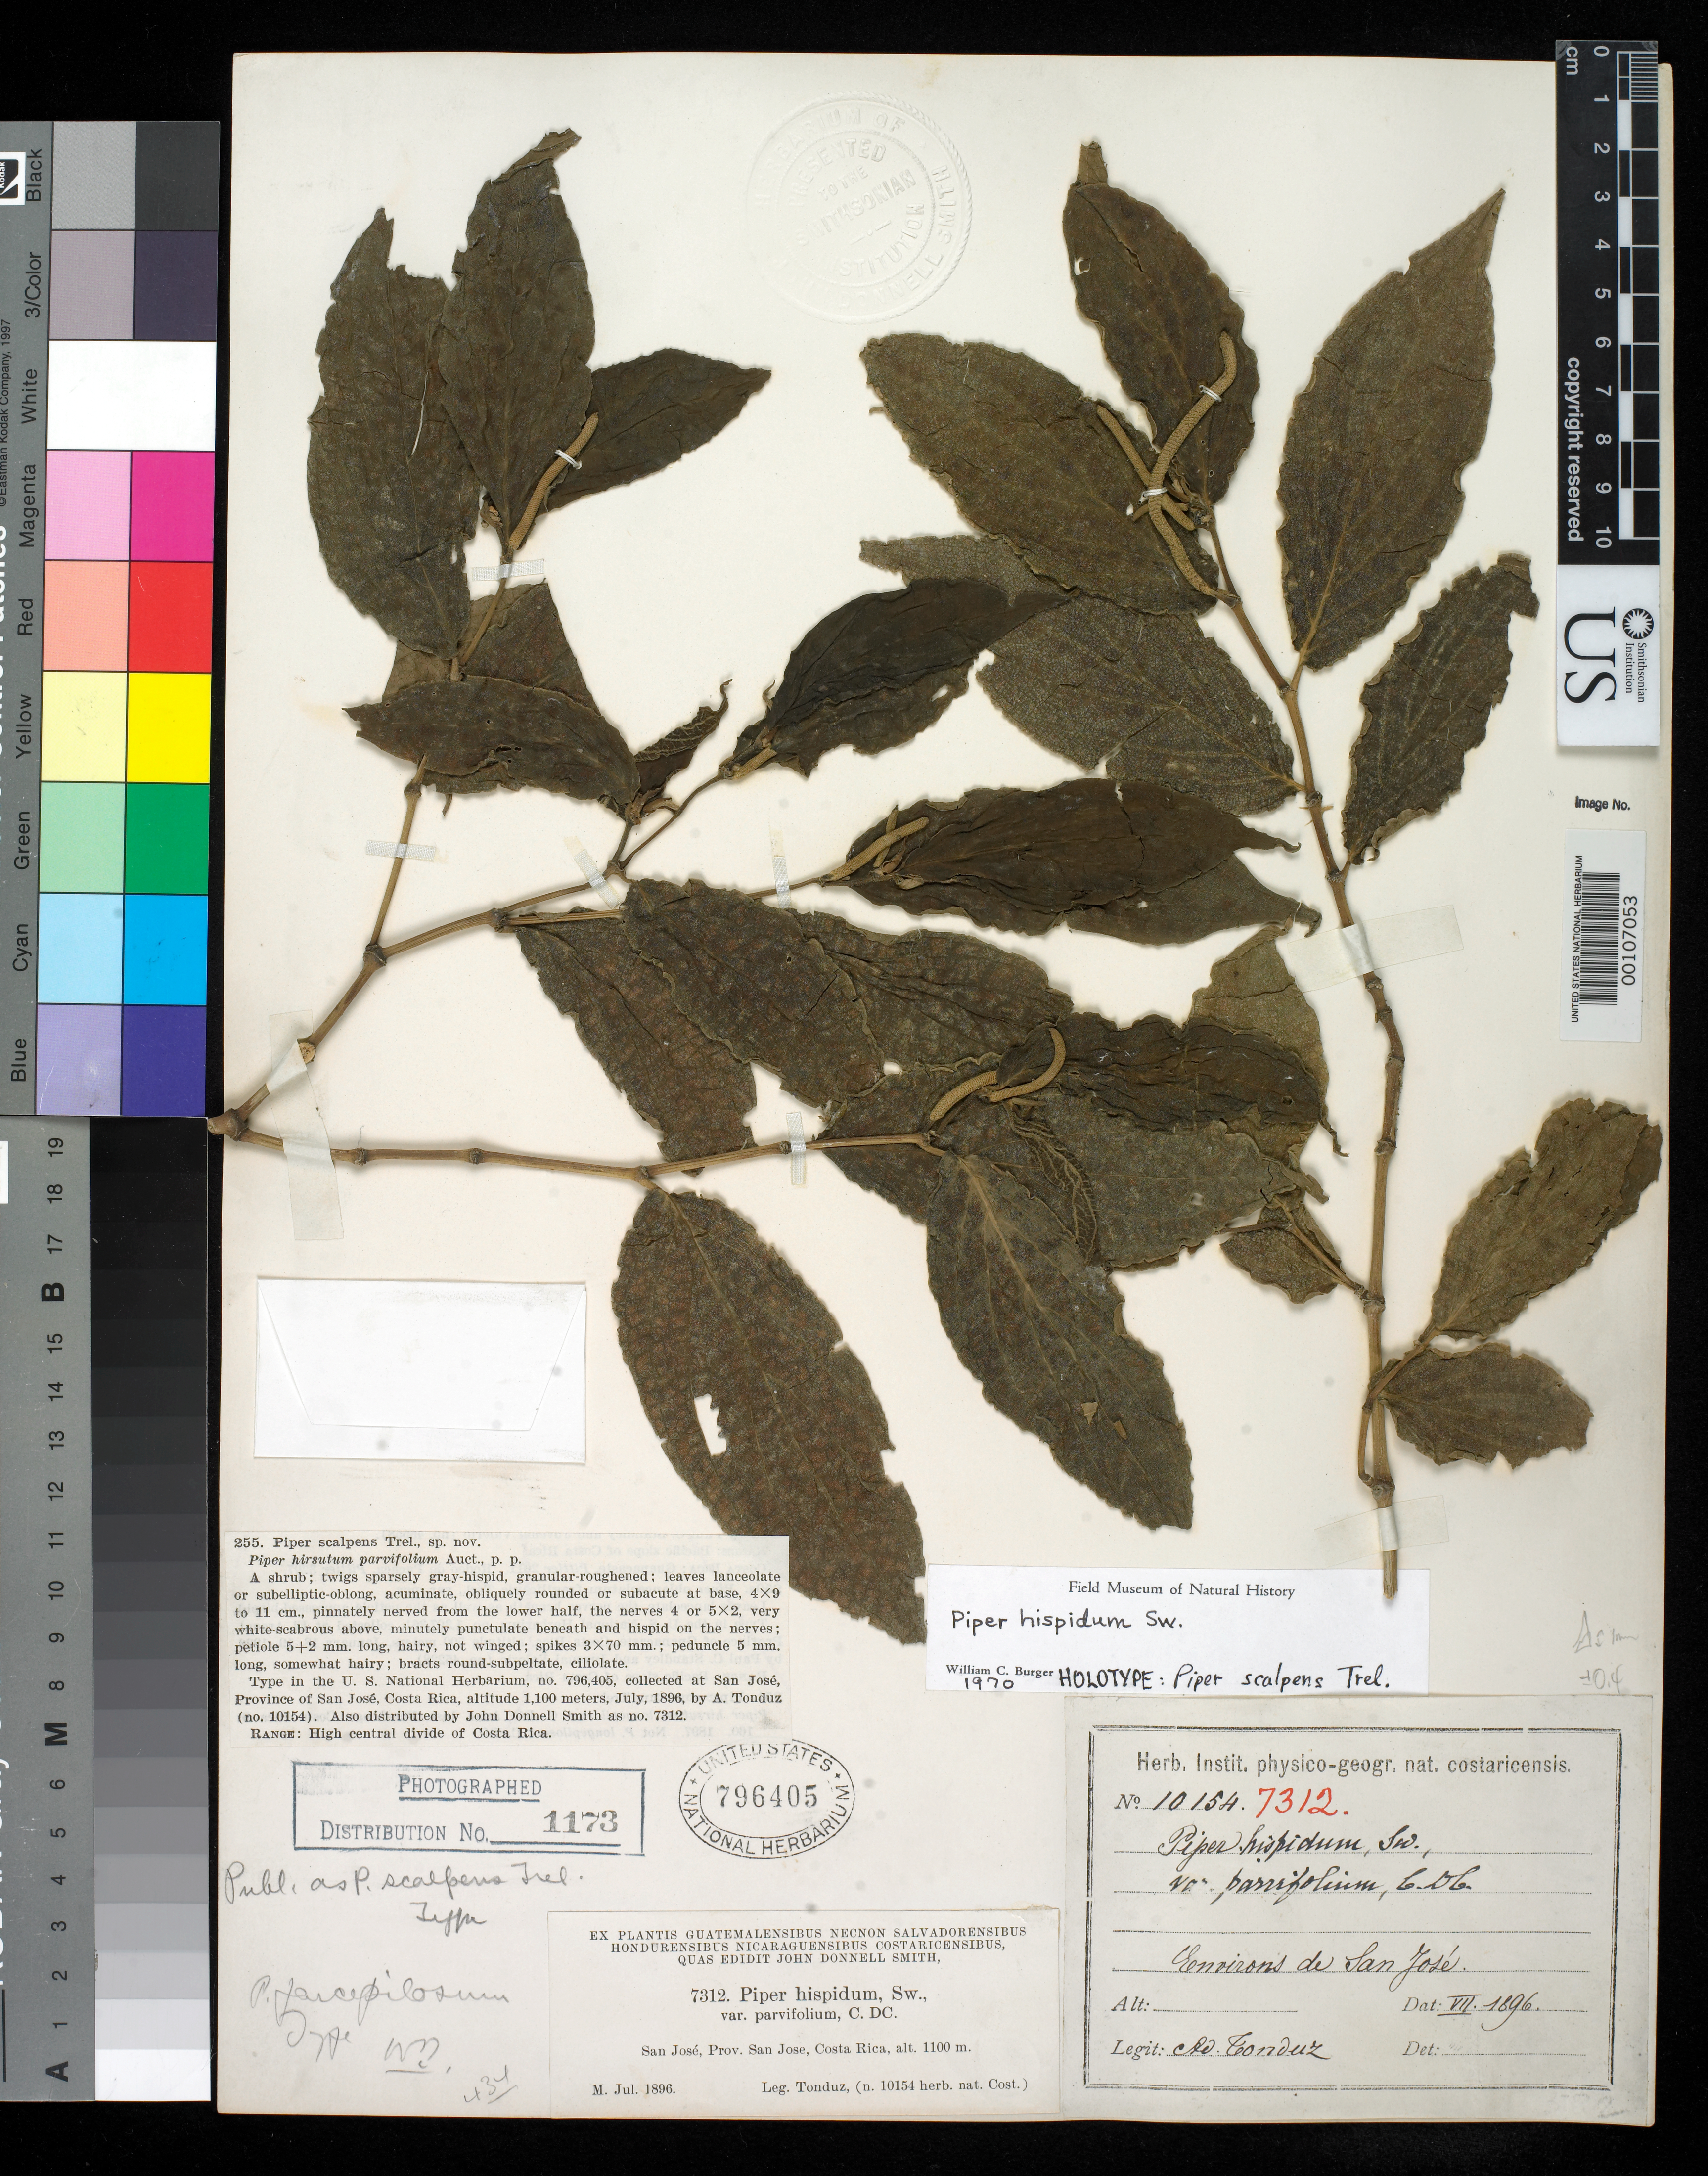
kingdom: Plantae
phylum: Tracheophyta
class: Magnoliopsida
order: Piperales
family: Piperaceae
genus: Piper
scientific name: Piper scalpens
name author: Trel.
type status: Holotype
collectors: A. Tonduz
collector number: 10154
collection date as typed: Jul 1896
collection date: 1896-07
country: Costa Rica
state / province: San José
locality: San Jose, Prov. San Jose, Costa Rica.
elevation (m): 1100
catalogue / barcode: US 796405